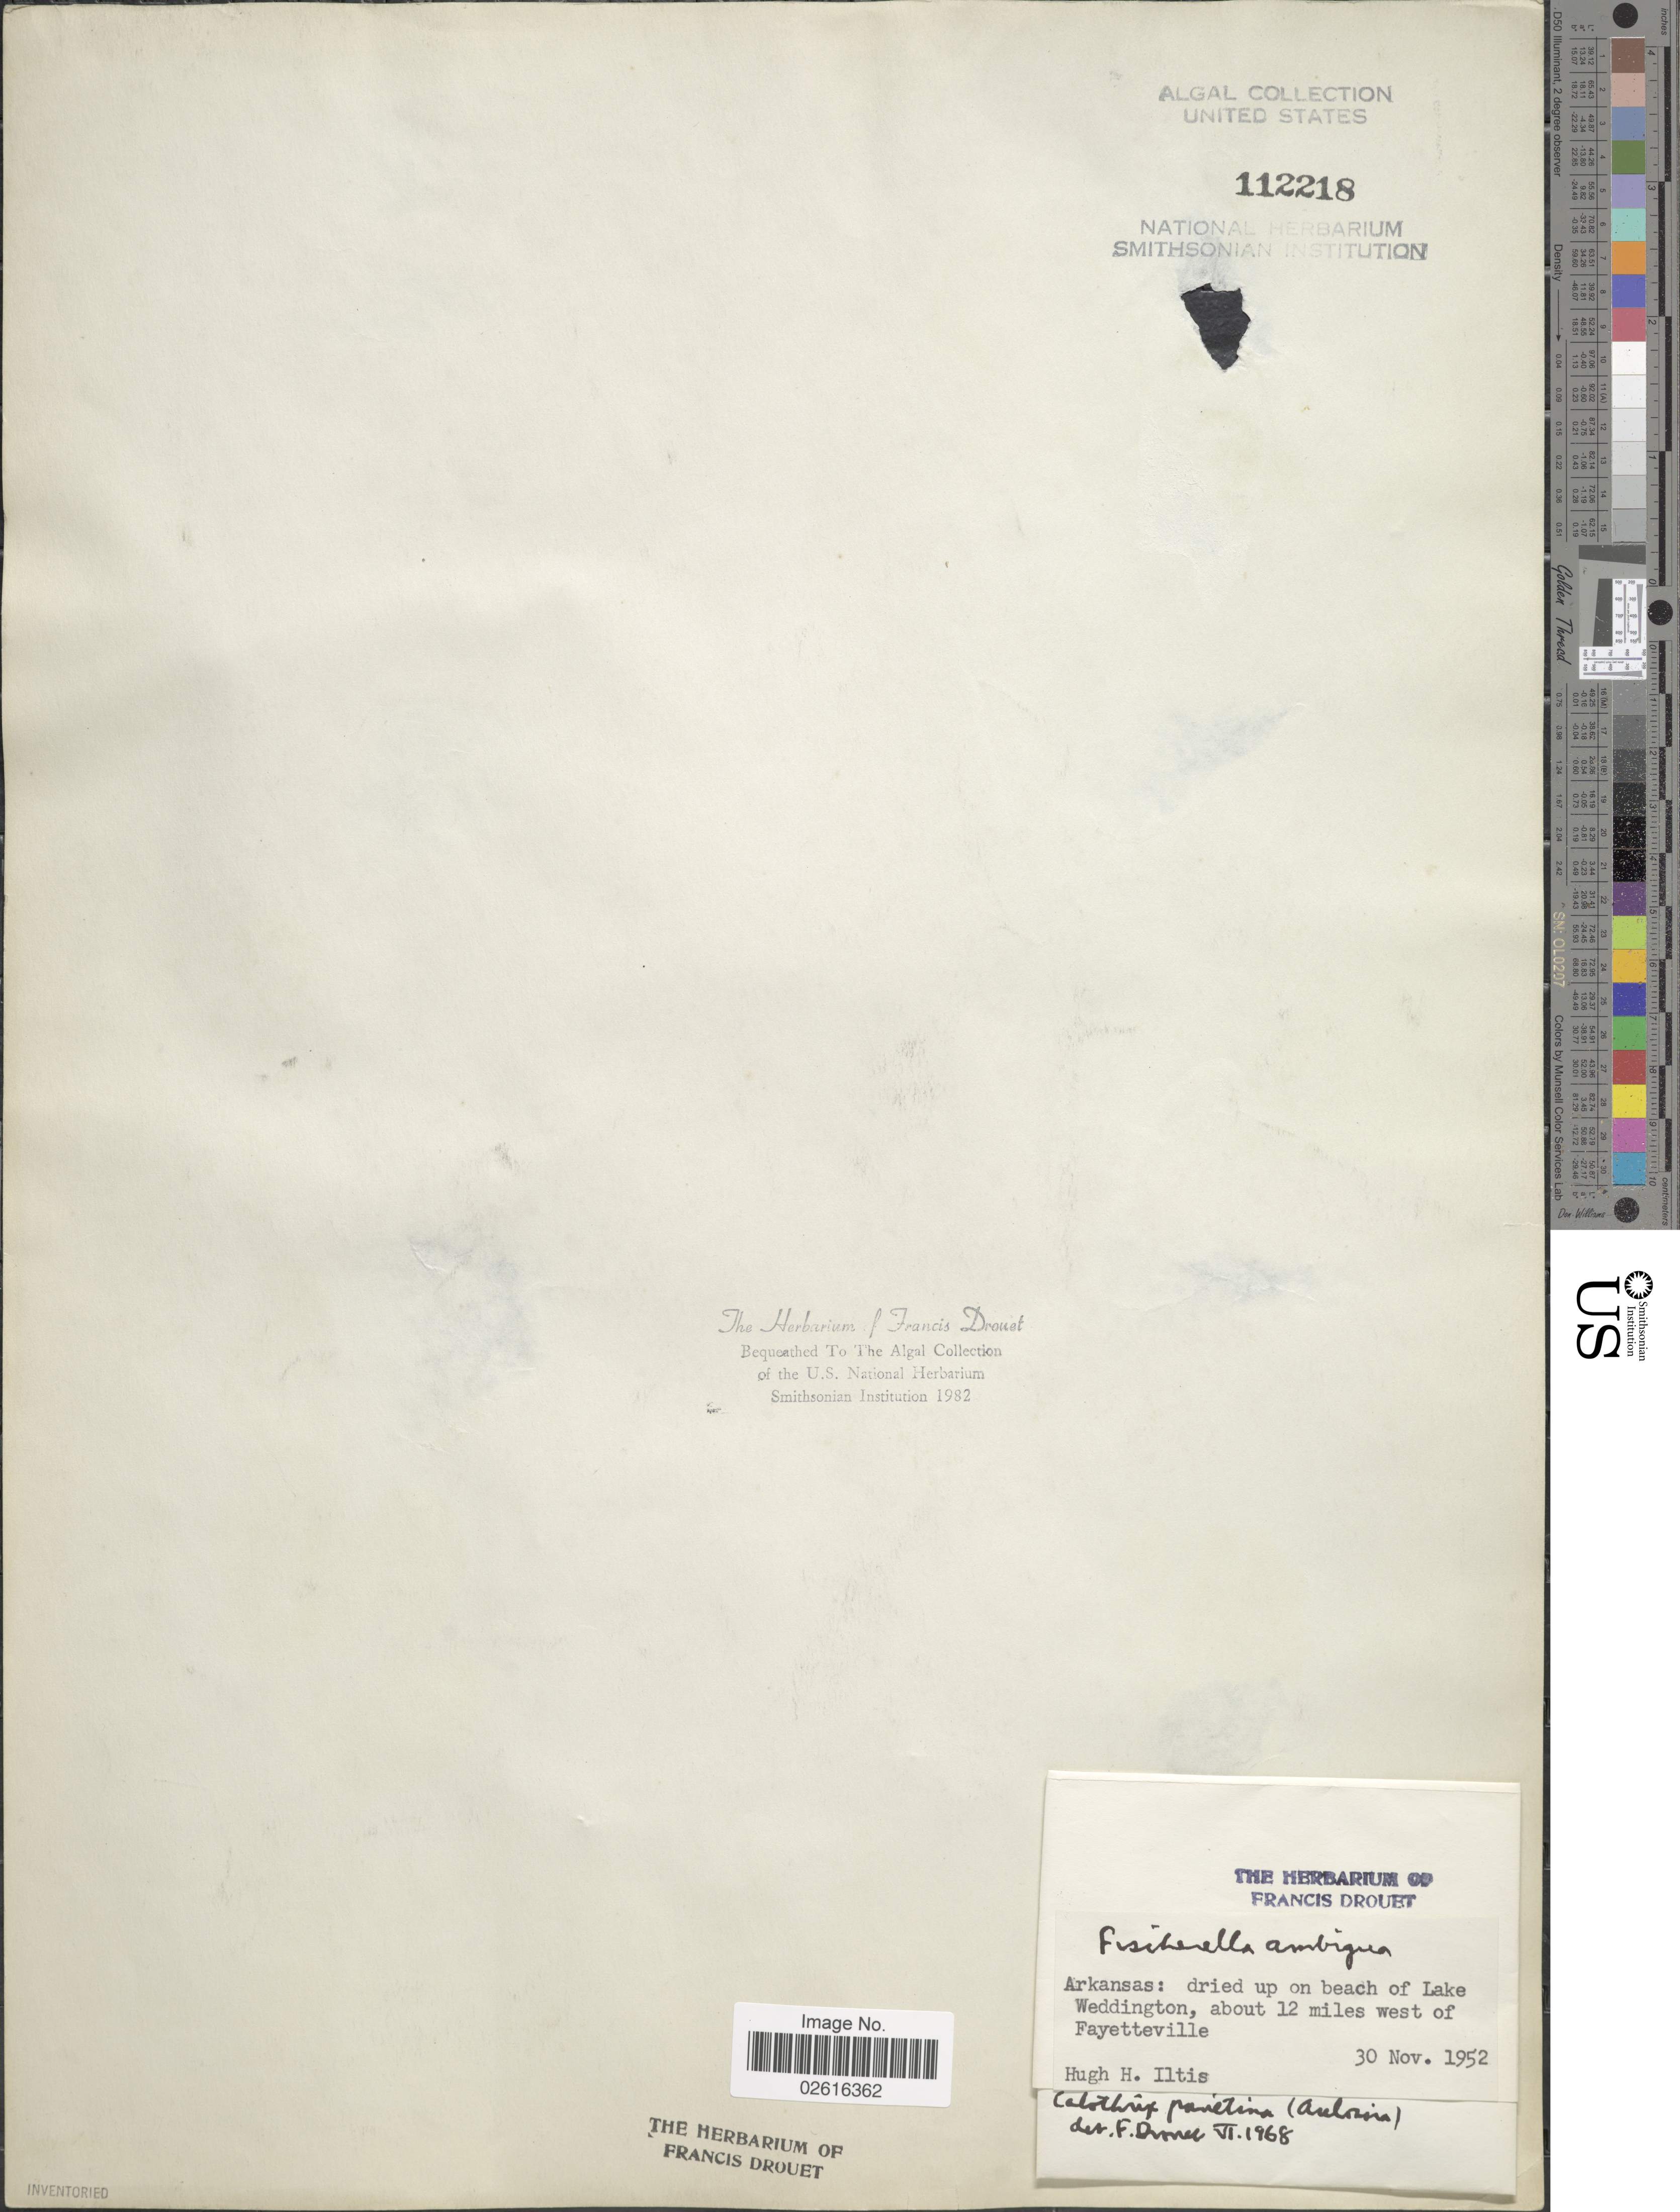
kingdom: Bacteria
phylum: Cyanobacteria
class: Cyanobacteriia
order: Cyanobacteriales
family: Rivulariaceae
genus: Calothrix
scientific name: Calothrix parietina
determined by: Drouet, F. E.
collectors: H. H. Iltis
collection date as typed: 30 Nov 1952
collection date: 1952-11-30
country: United States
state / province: Arkansas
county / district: Washington County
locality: Lake Weddington, west of Fayettesville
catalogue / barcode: US 112218